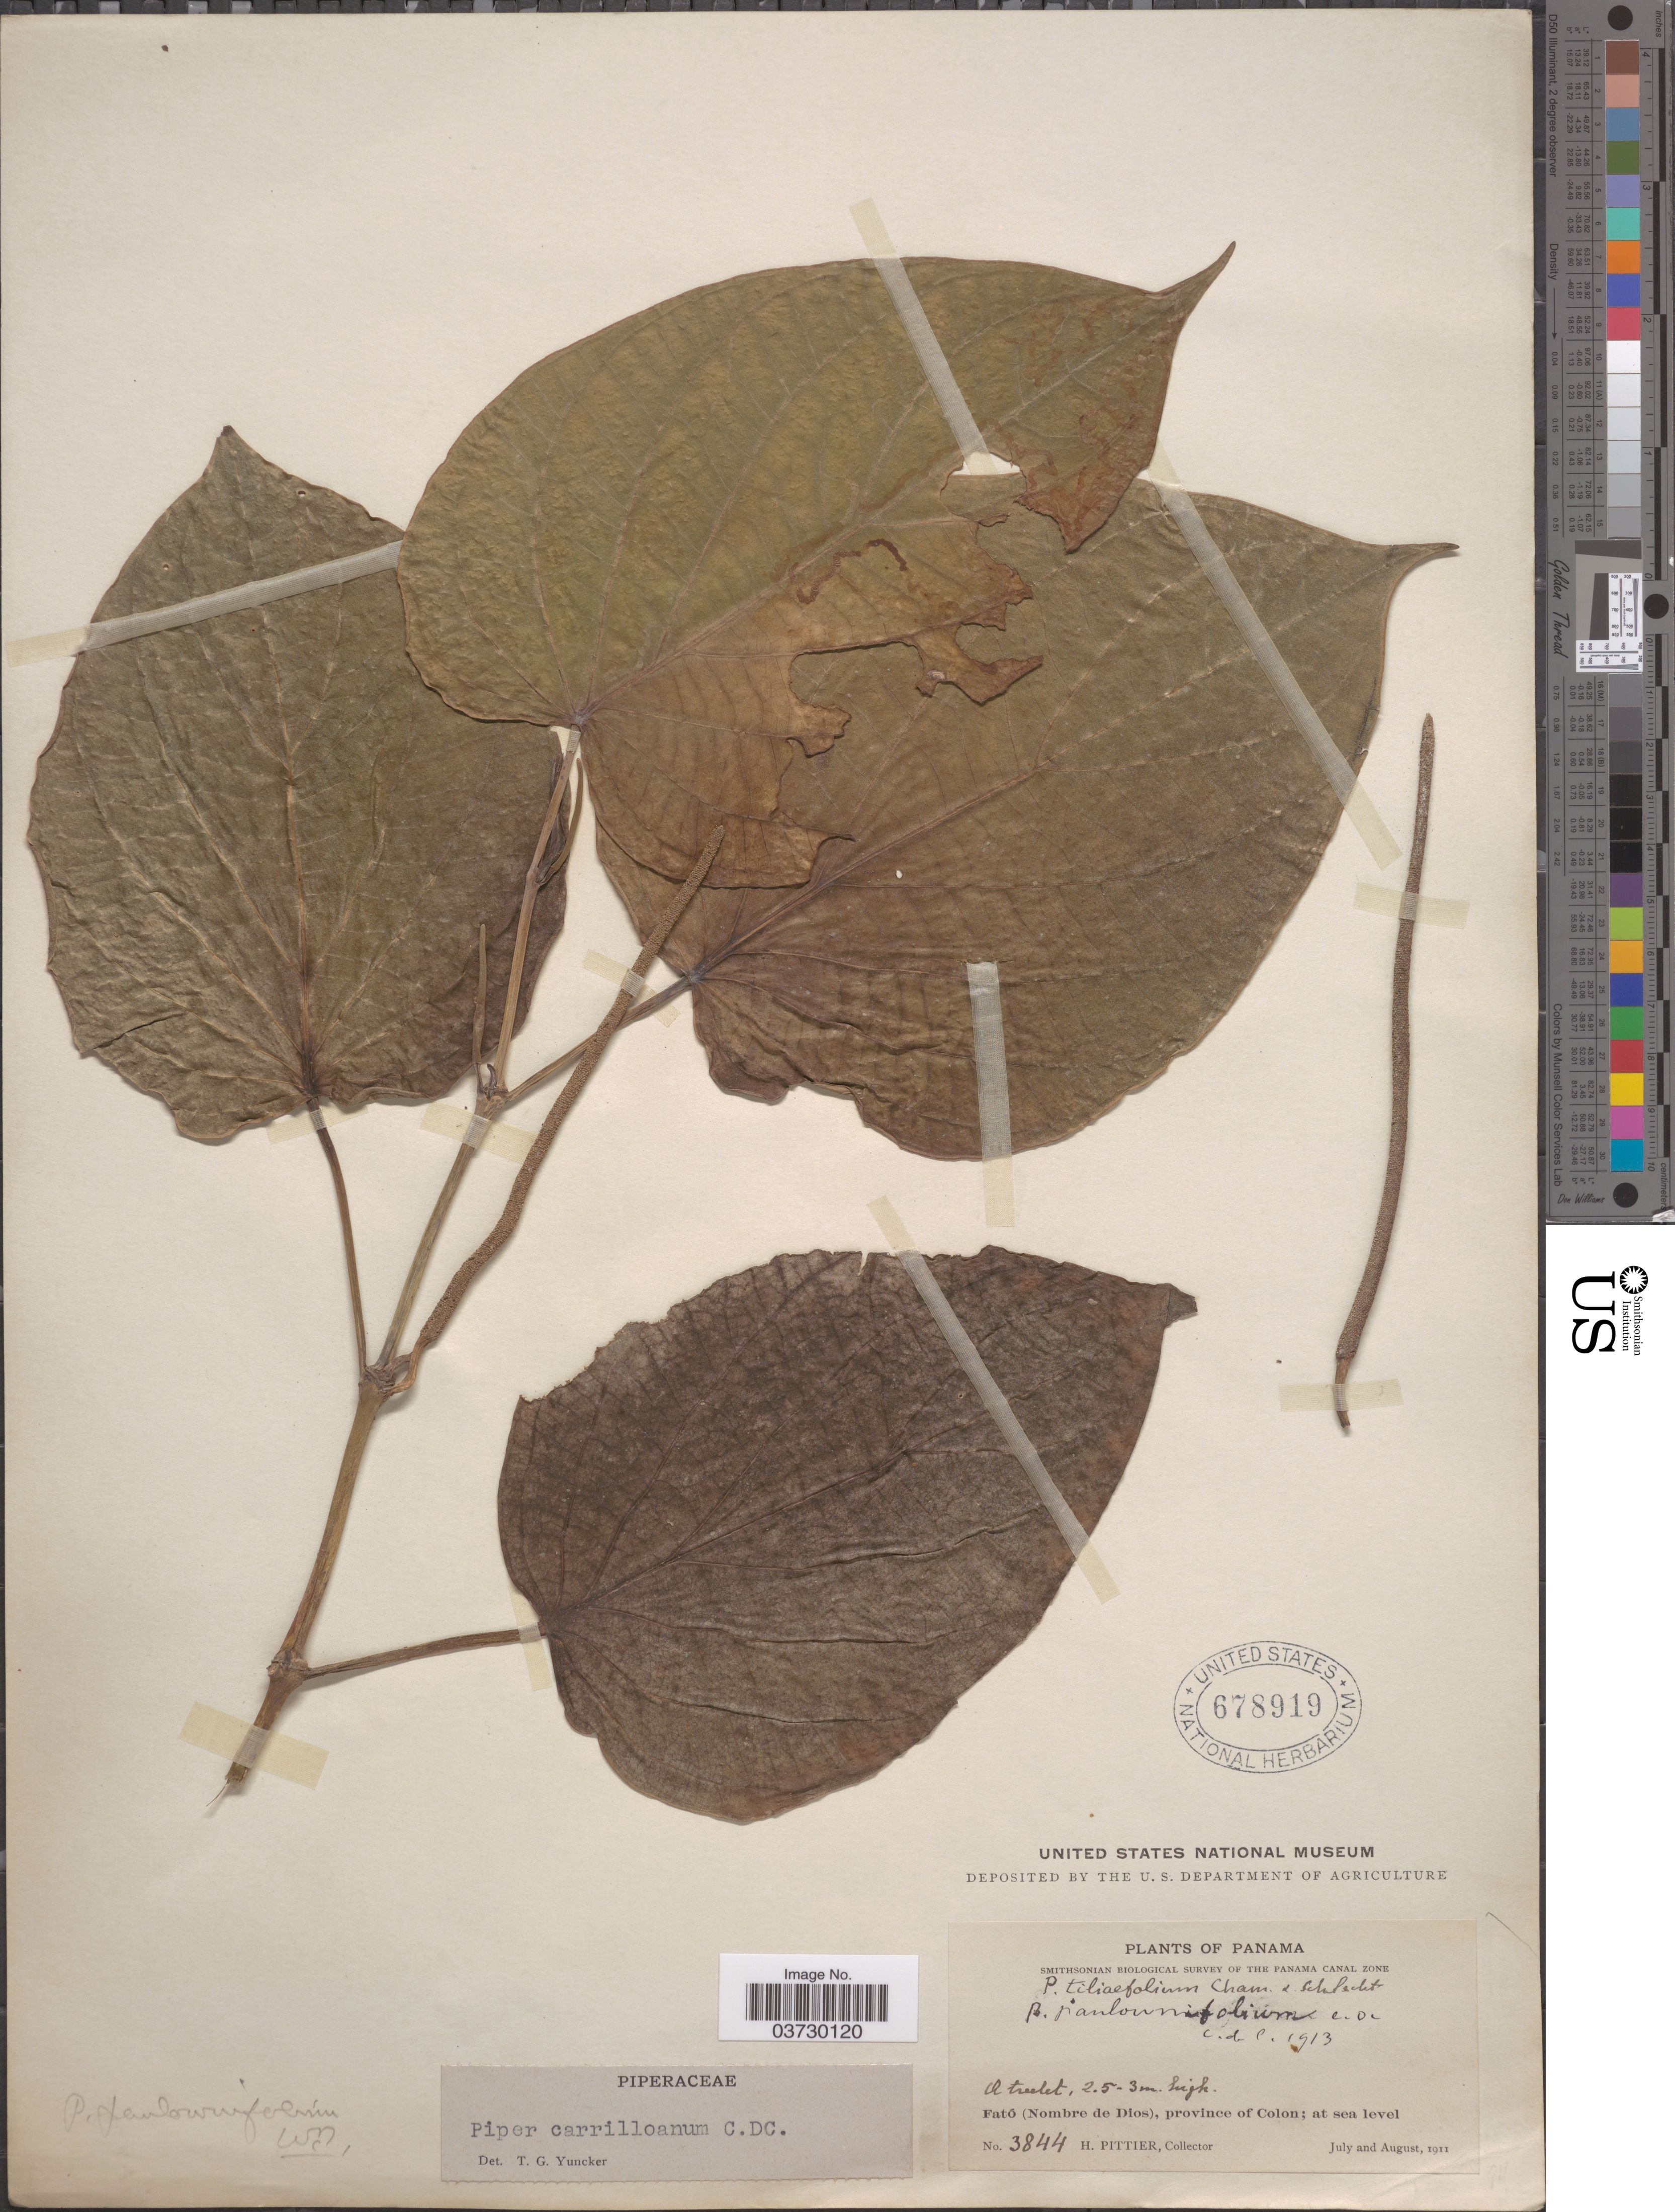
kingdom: Plantae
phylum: Tracheophyta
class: Magnoliopsida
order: Piperales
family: Piperaceae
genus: Piper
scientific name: Piper carrilloanum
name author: C. DC.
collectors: H. F. Pittier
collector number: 3844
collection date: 1911-07/1911-08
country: Panama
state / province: Colón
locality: Fató (Nombre de Dios).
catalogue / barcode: US 678919